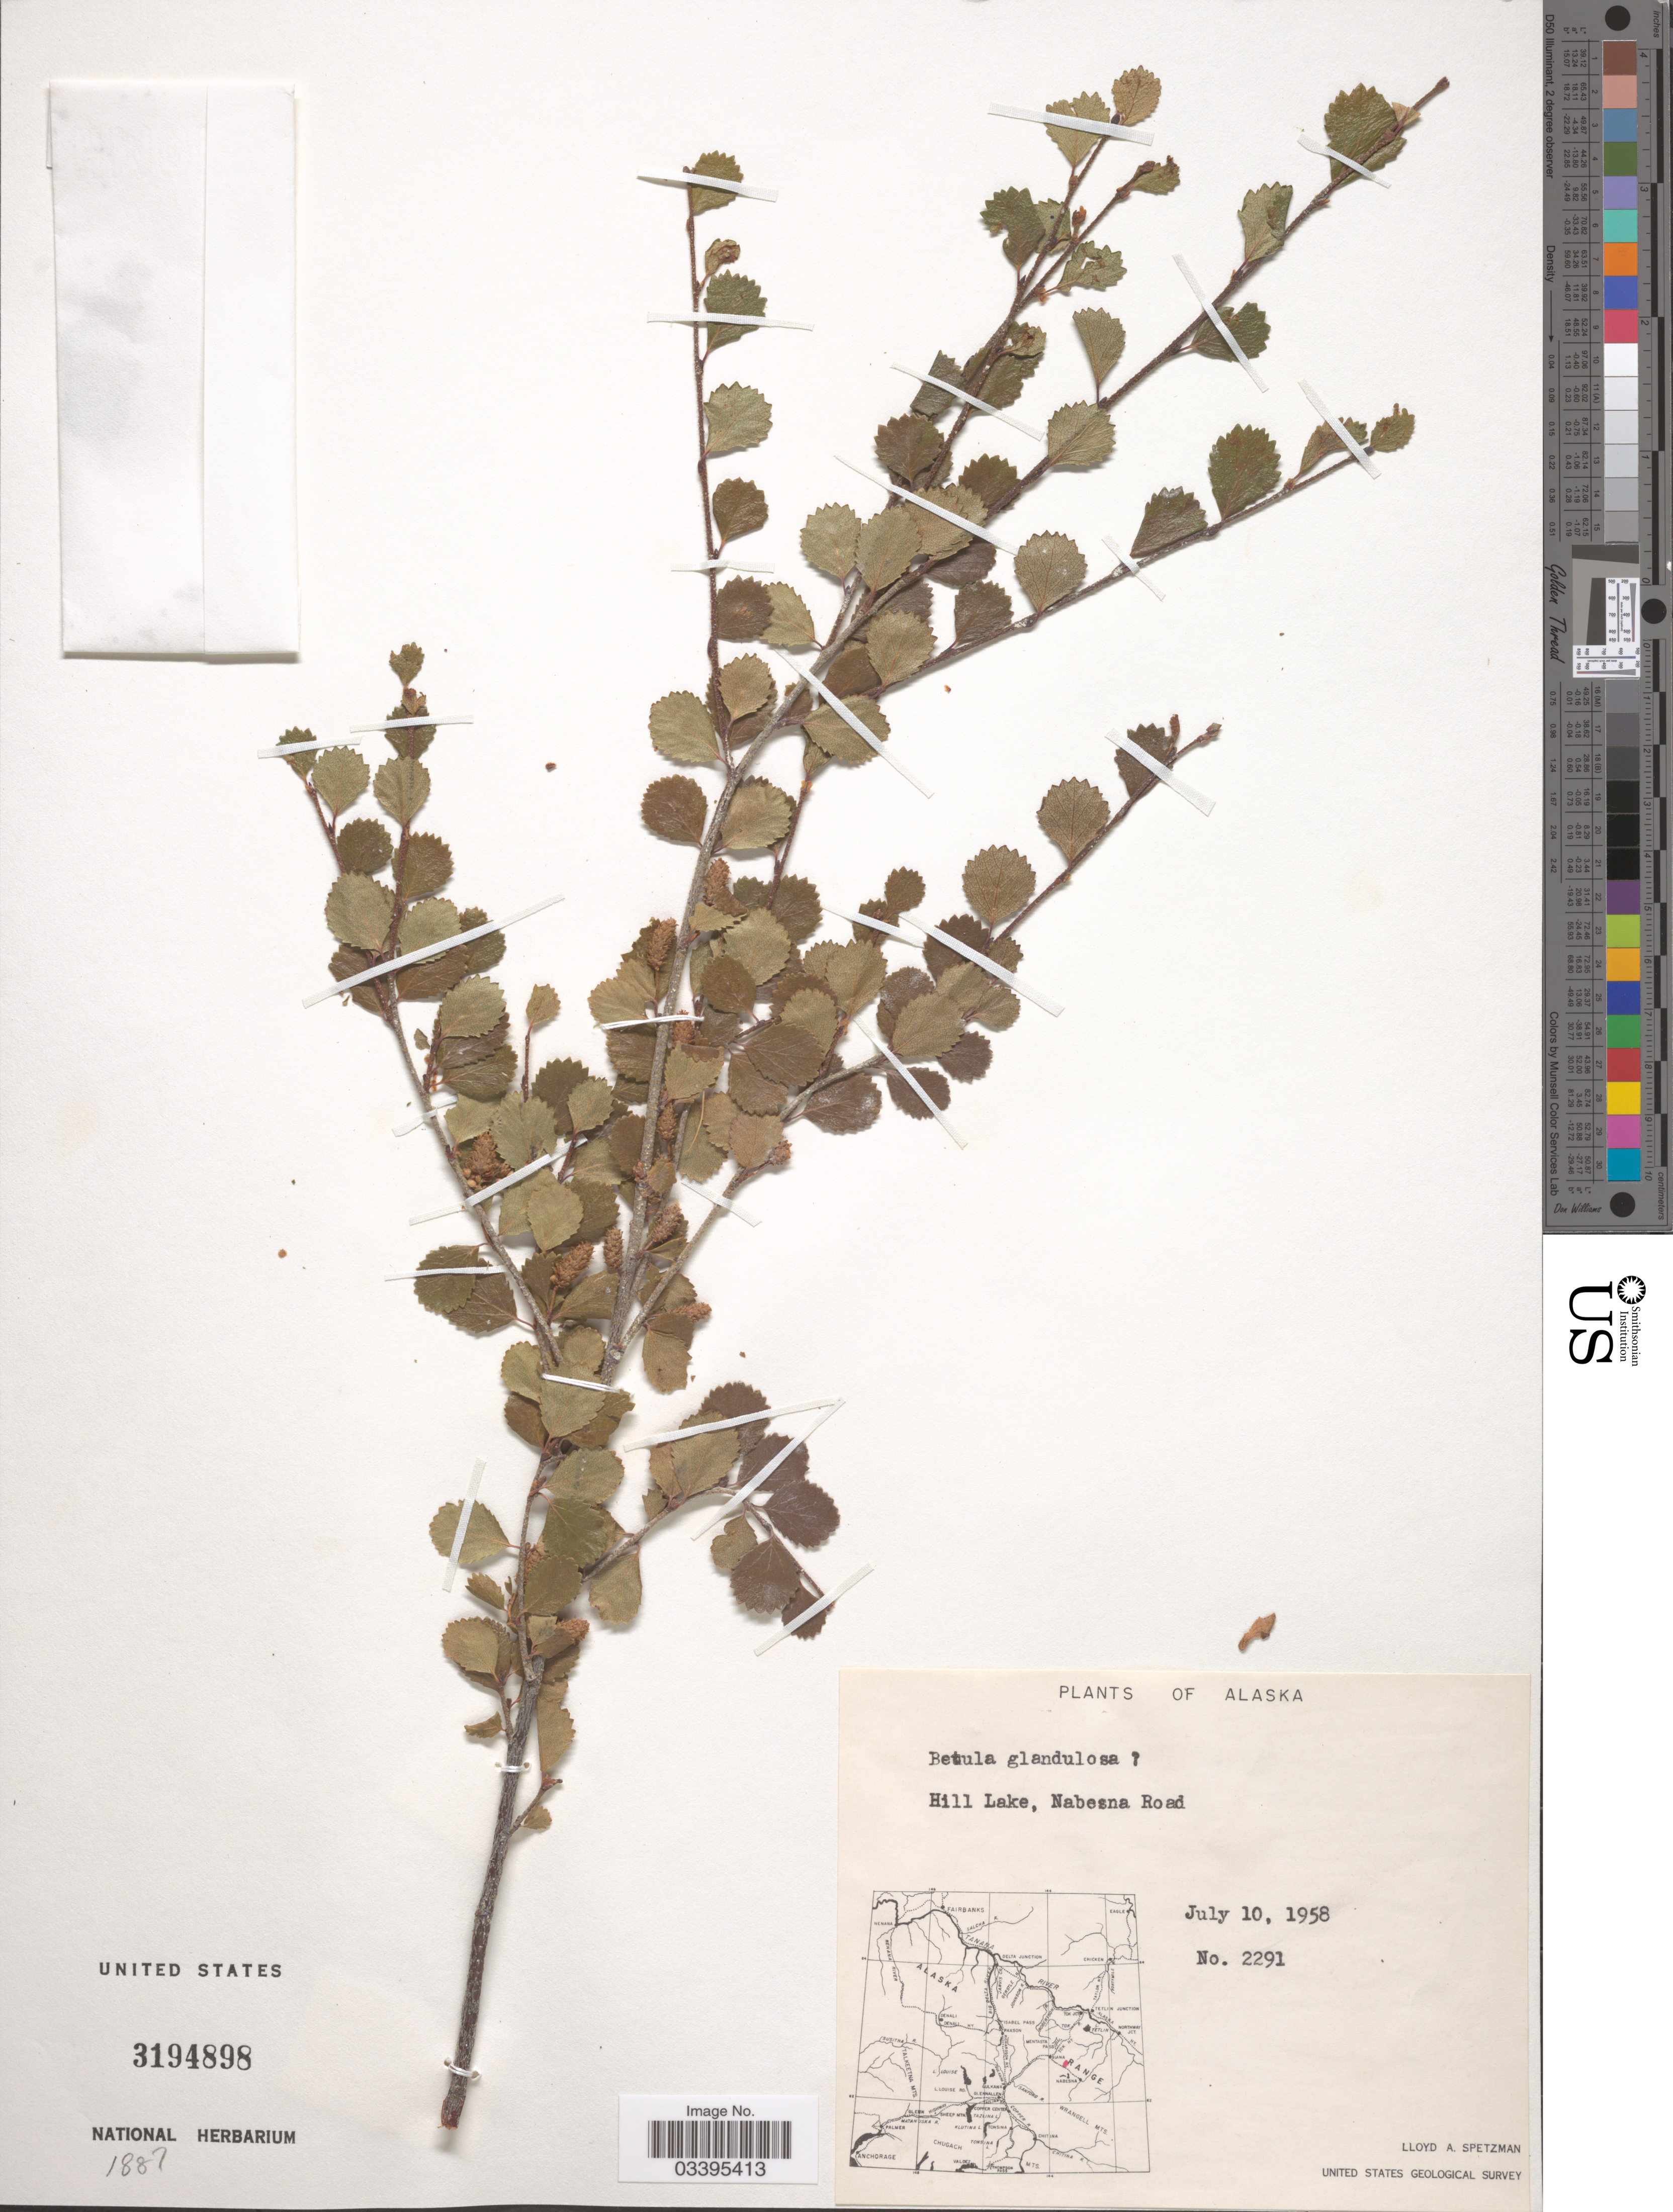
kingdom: Plantae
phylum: Tracheophyta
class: Magnoliopsida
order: Fagales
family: Betulaceae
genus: Betula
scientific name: Betula glandulosa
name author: Michx.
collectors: L. Spetzman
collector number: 2291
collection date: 1958-07-10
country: United States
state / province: Alaska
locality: Hill Lake, Nabesna Road.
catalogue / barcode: US 3194898